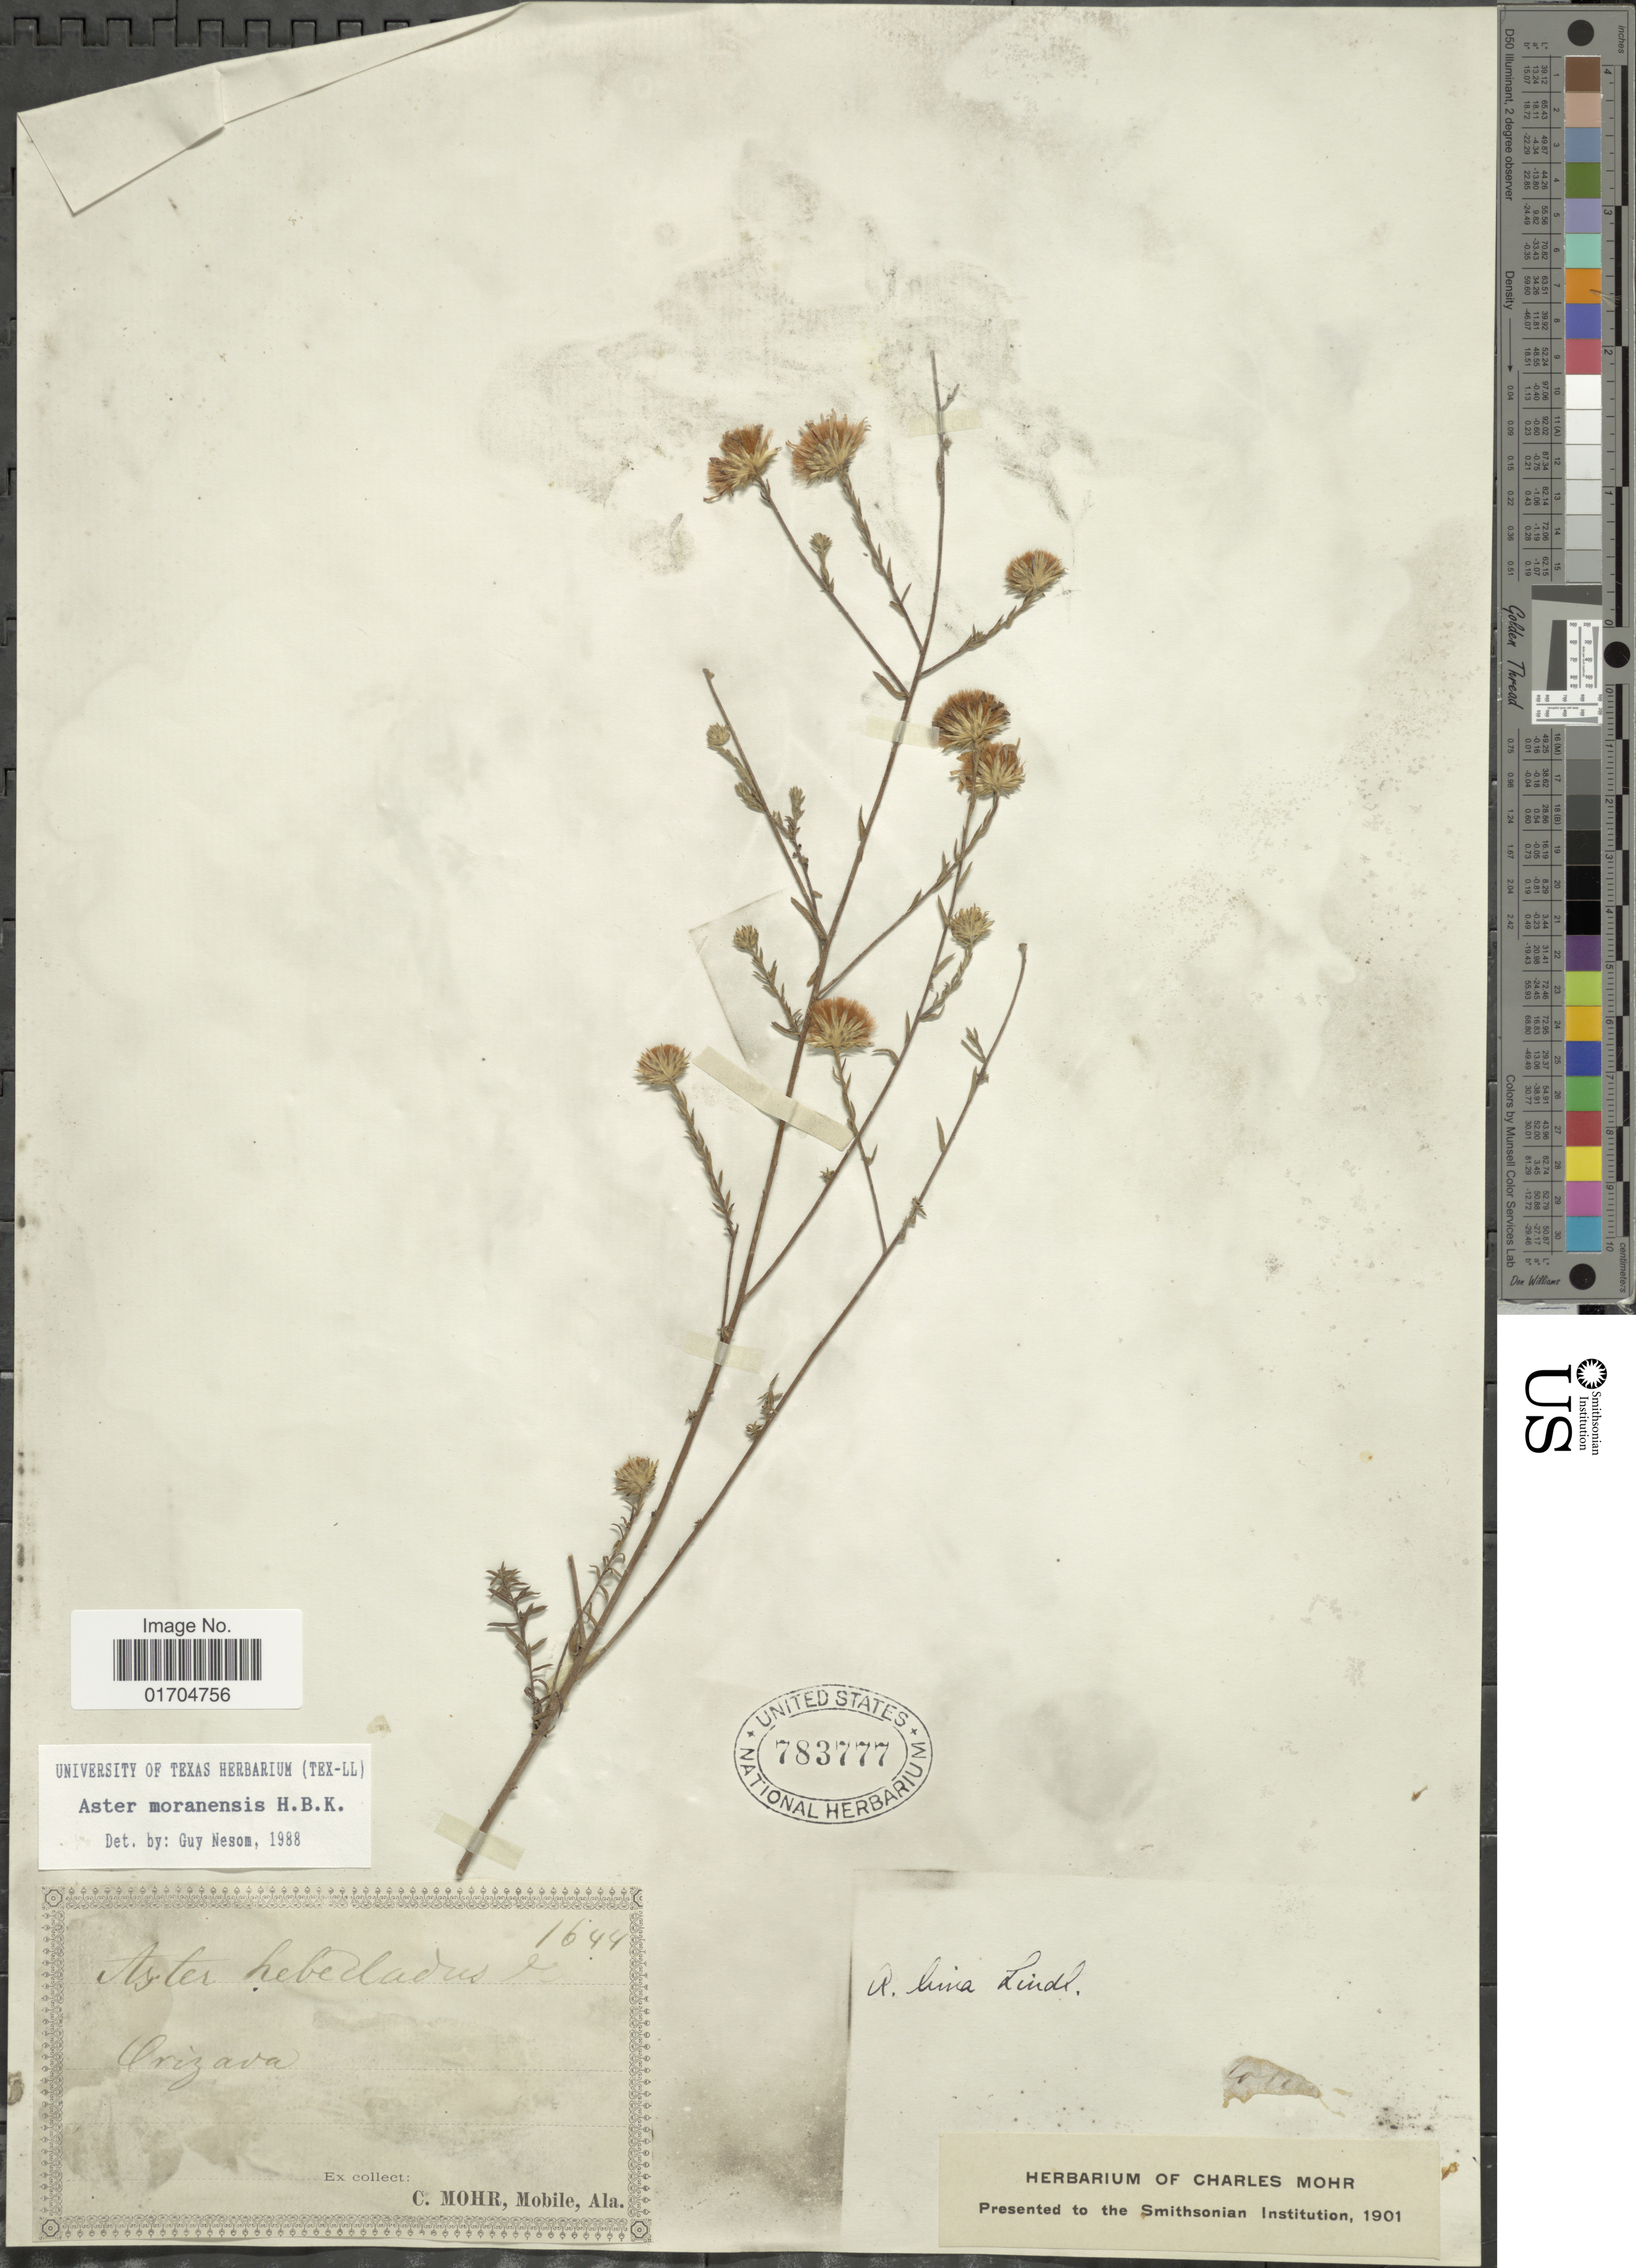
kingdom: Plantae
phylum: Tracheophyta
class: Magnoliopsida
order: Asterales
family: Asteraceae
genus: Symphyotrichum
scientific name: Symphyotrichum moranense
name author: (Kunth) G.L. Nesom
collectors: C. T. Mohr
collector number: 1644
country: Mexico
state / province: Veracruz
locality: Orizava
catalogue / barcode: US 783777